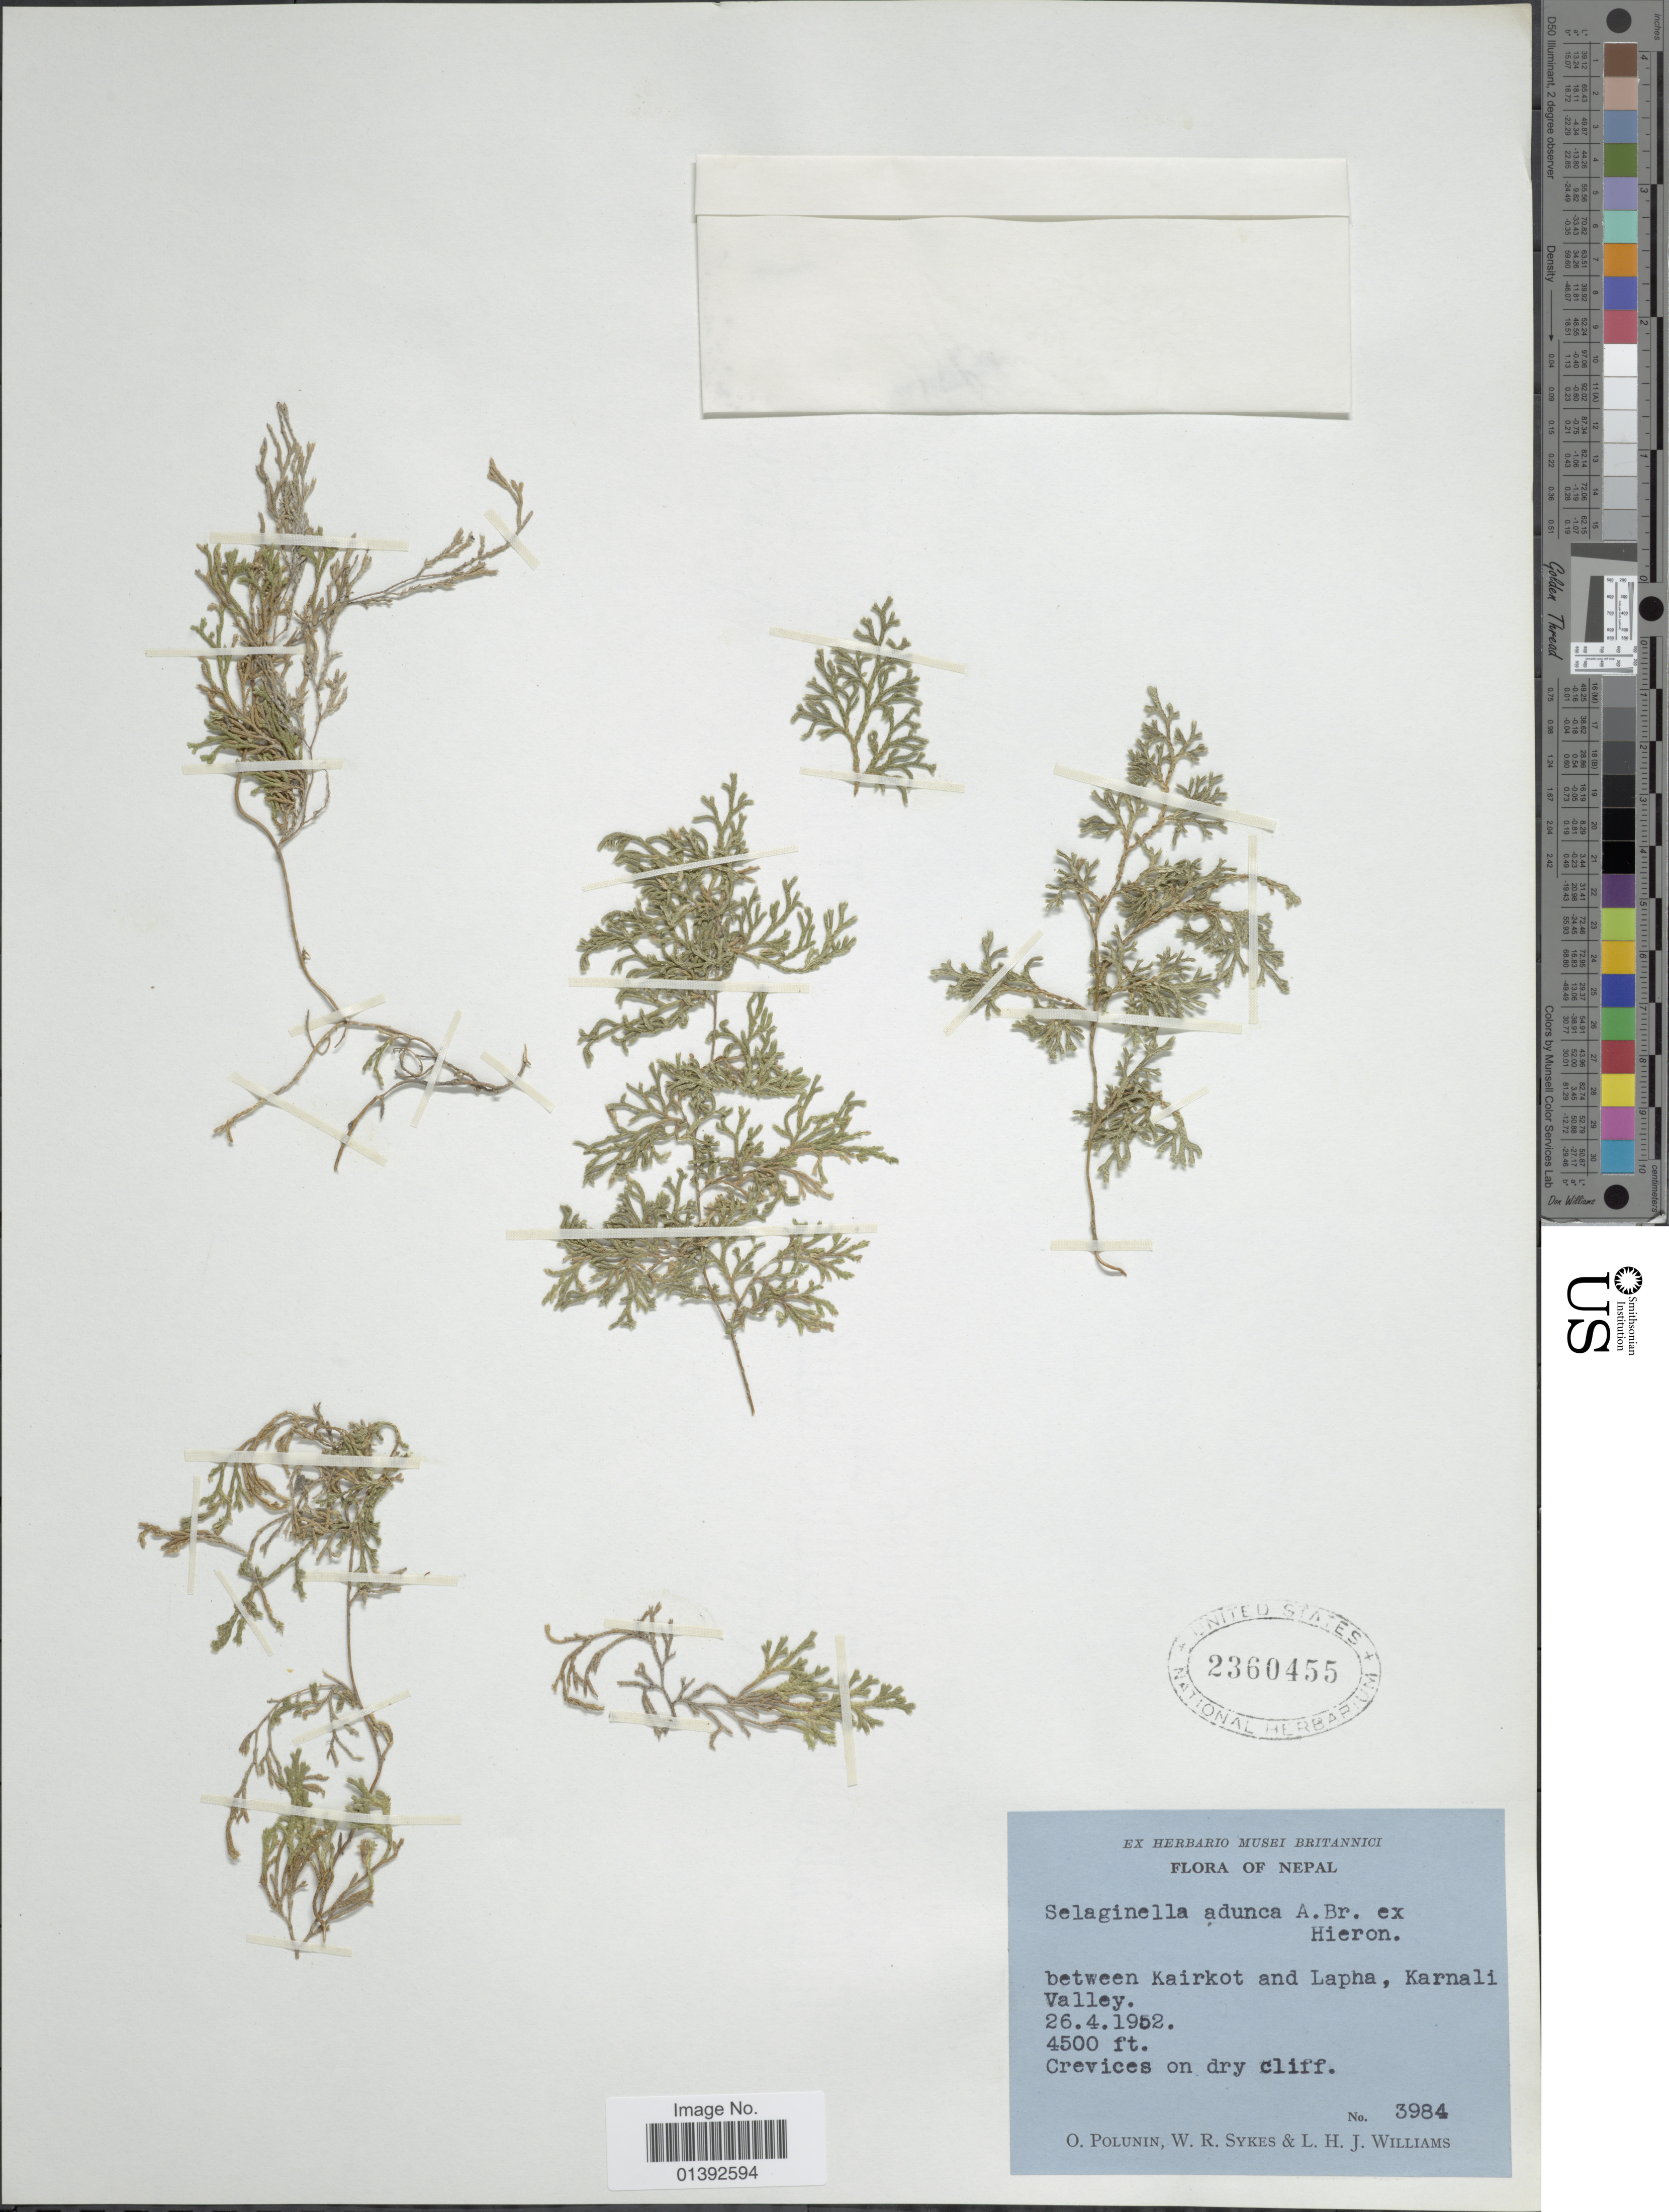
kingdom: Plantae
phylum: Tracheophyta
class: Lycopodiopsida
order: Selaginellales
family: Selaginellaceae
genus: Selaginella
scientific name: Selaginella adunca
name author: A. Braun ex Hieron.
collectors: O. V. Polunin, W. R. Sykes & L. H. J. Williams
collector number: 3984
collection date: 1952-04-26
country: Nepal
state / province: Karnali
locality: Between Kairkot and Lapha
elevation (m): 1372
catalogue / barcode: US 2360455